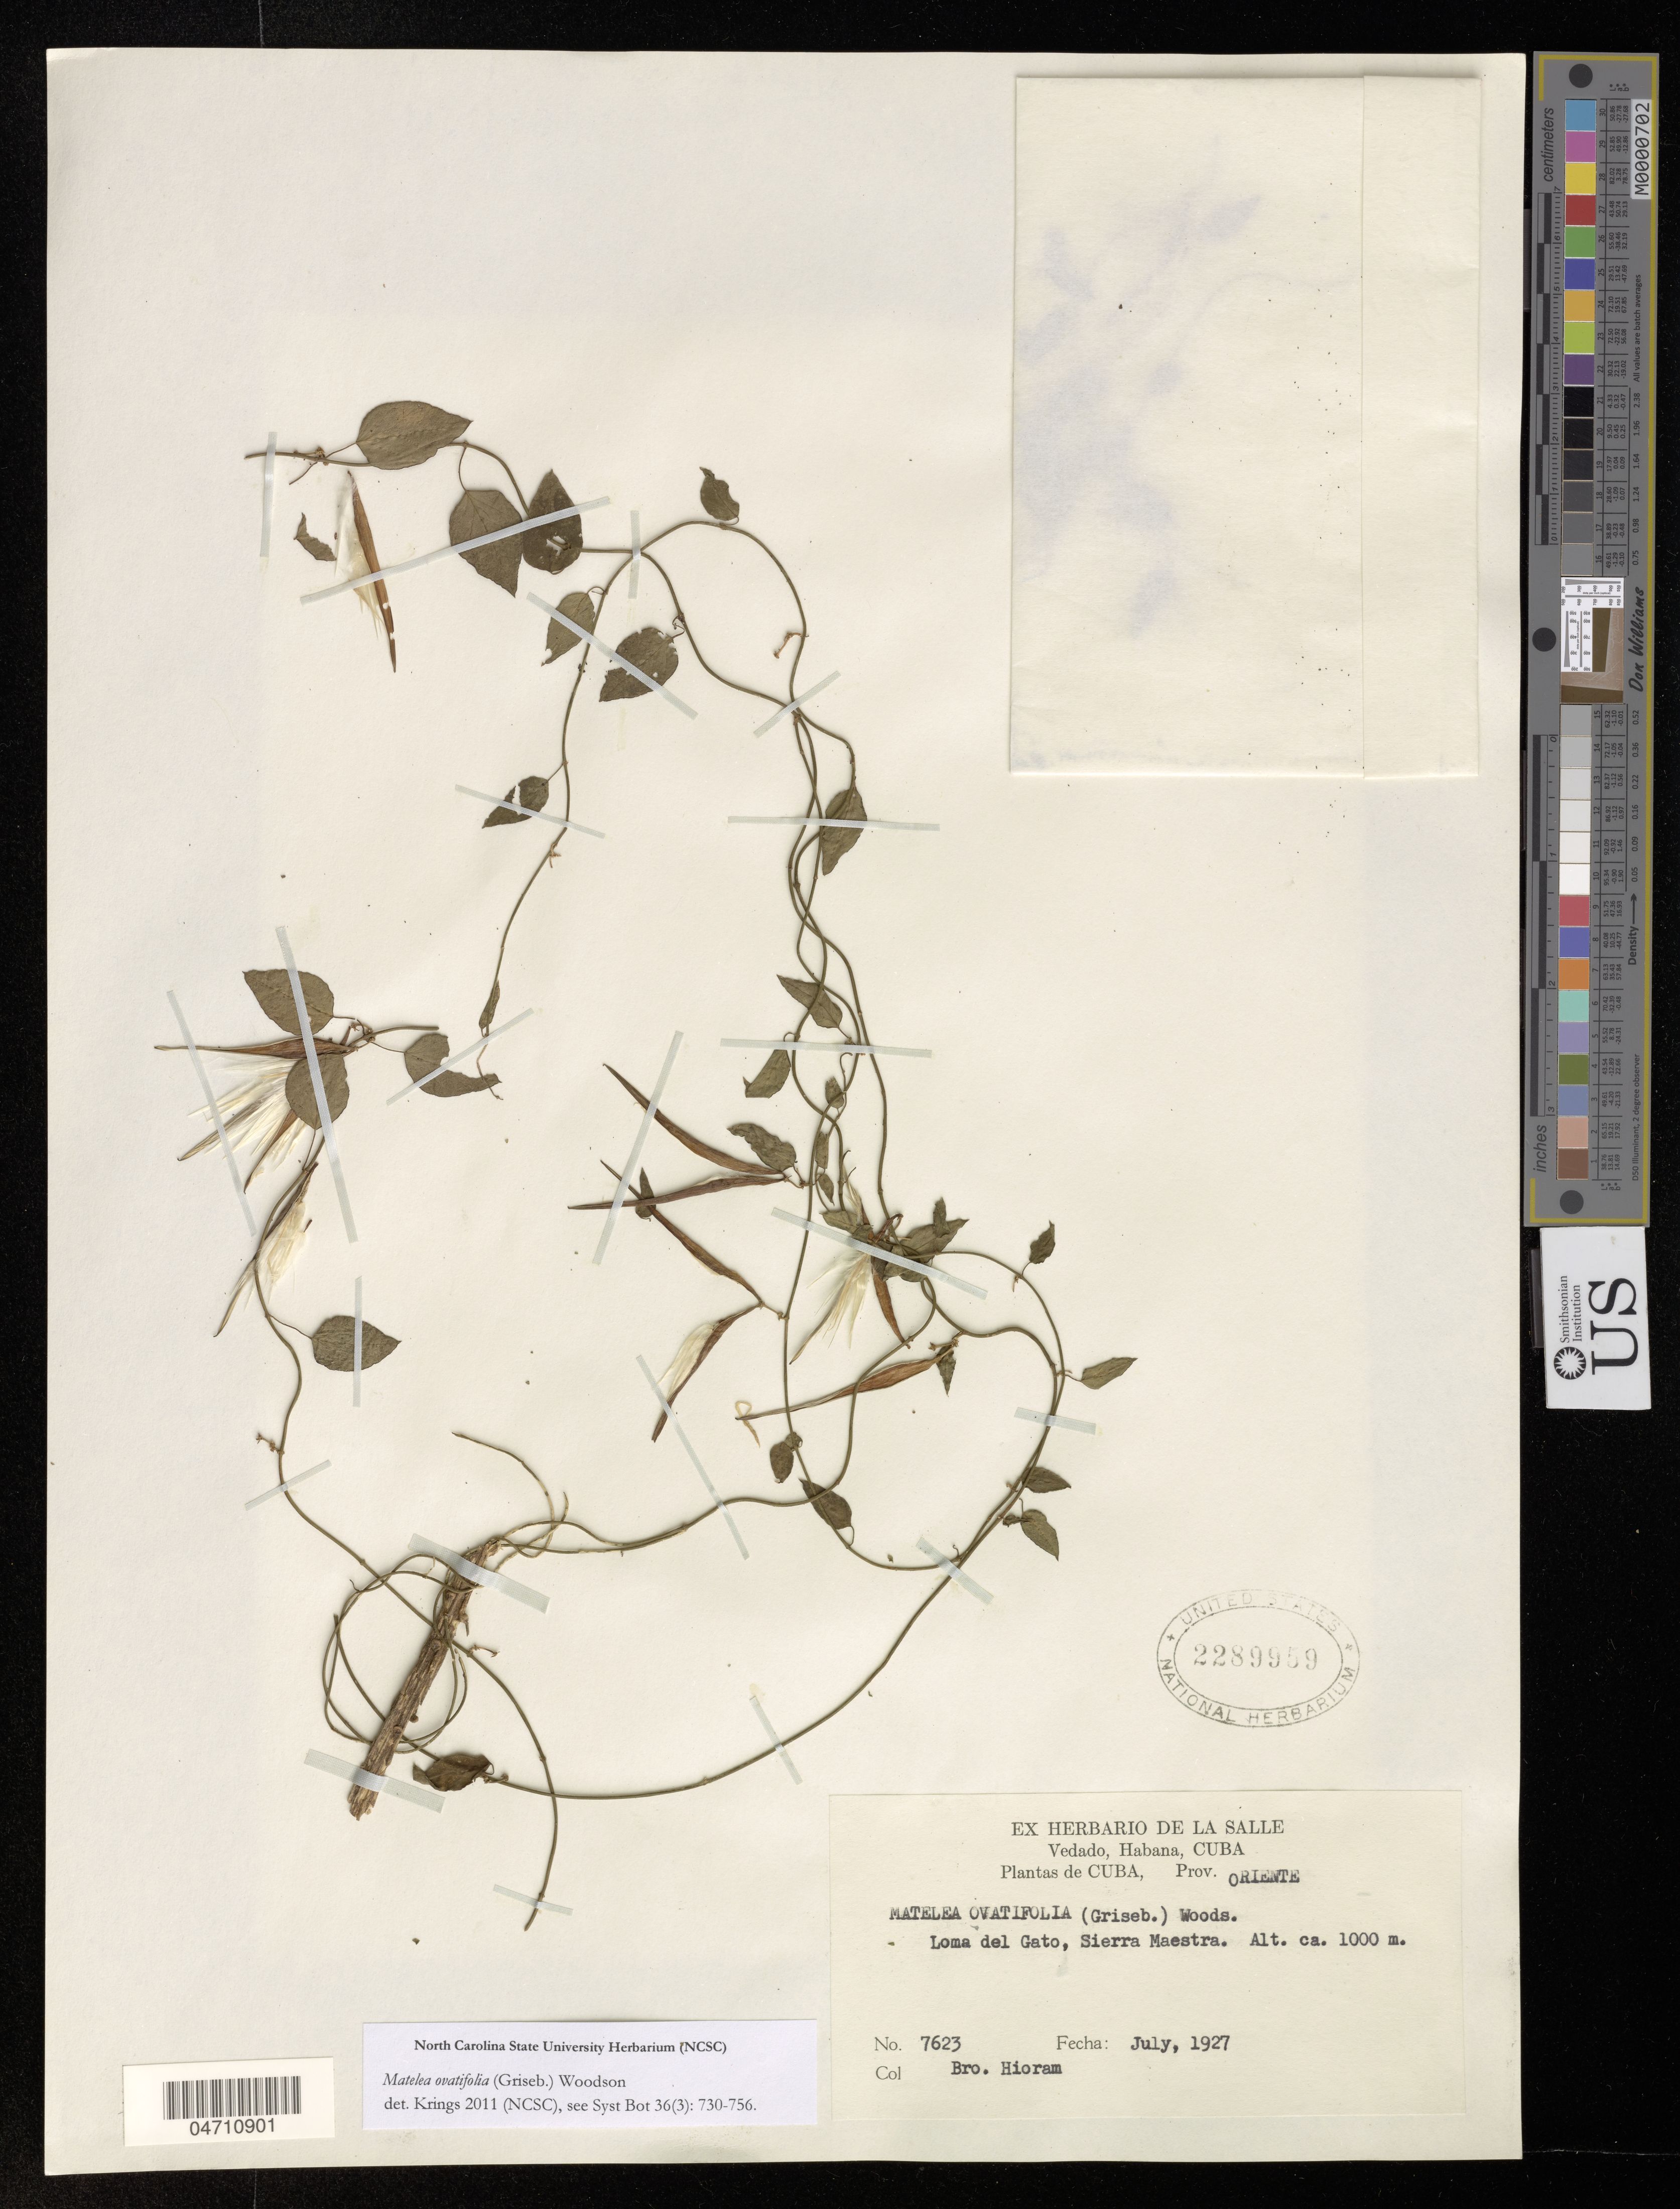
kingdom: Plantae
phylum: Tracheophyta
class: Magnoliopsida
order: Gentianales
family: Apocynaceae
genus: Matelea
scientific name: Matelea ovatifolia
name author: (Griseb.) Woodson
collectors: Bro. Hioram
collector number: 7623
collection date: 1927-07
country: Cuba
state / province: Oriente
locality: Loma del Gato, Sierra Maestra.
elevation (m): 1000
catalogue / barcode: US 2289959